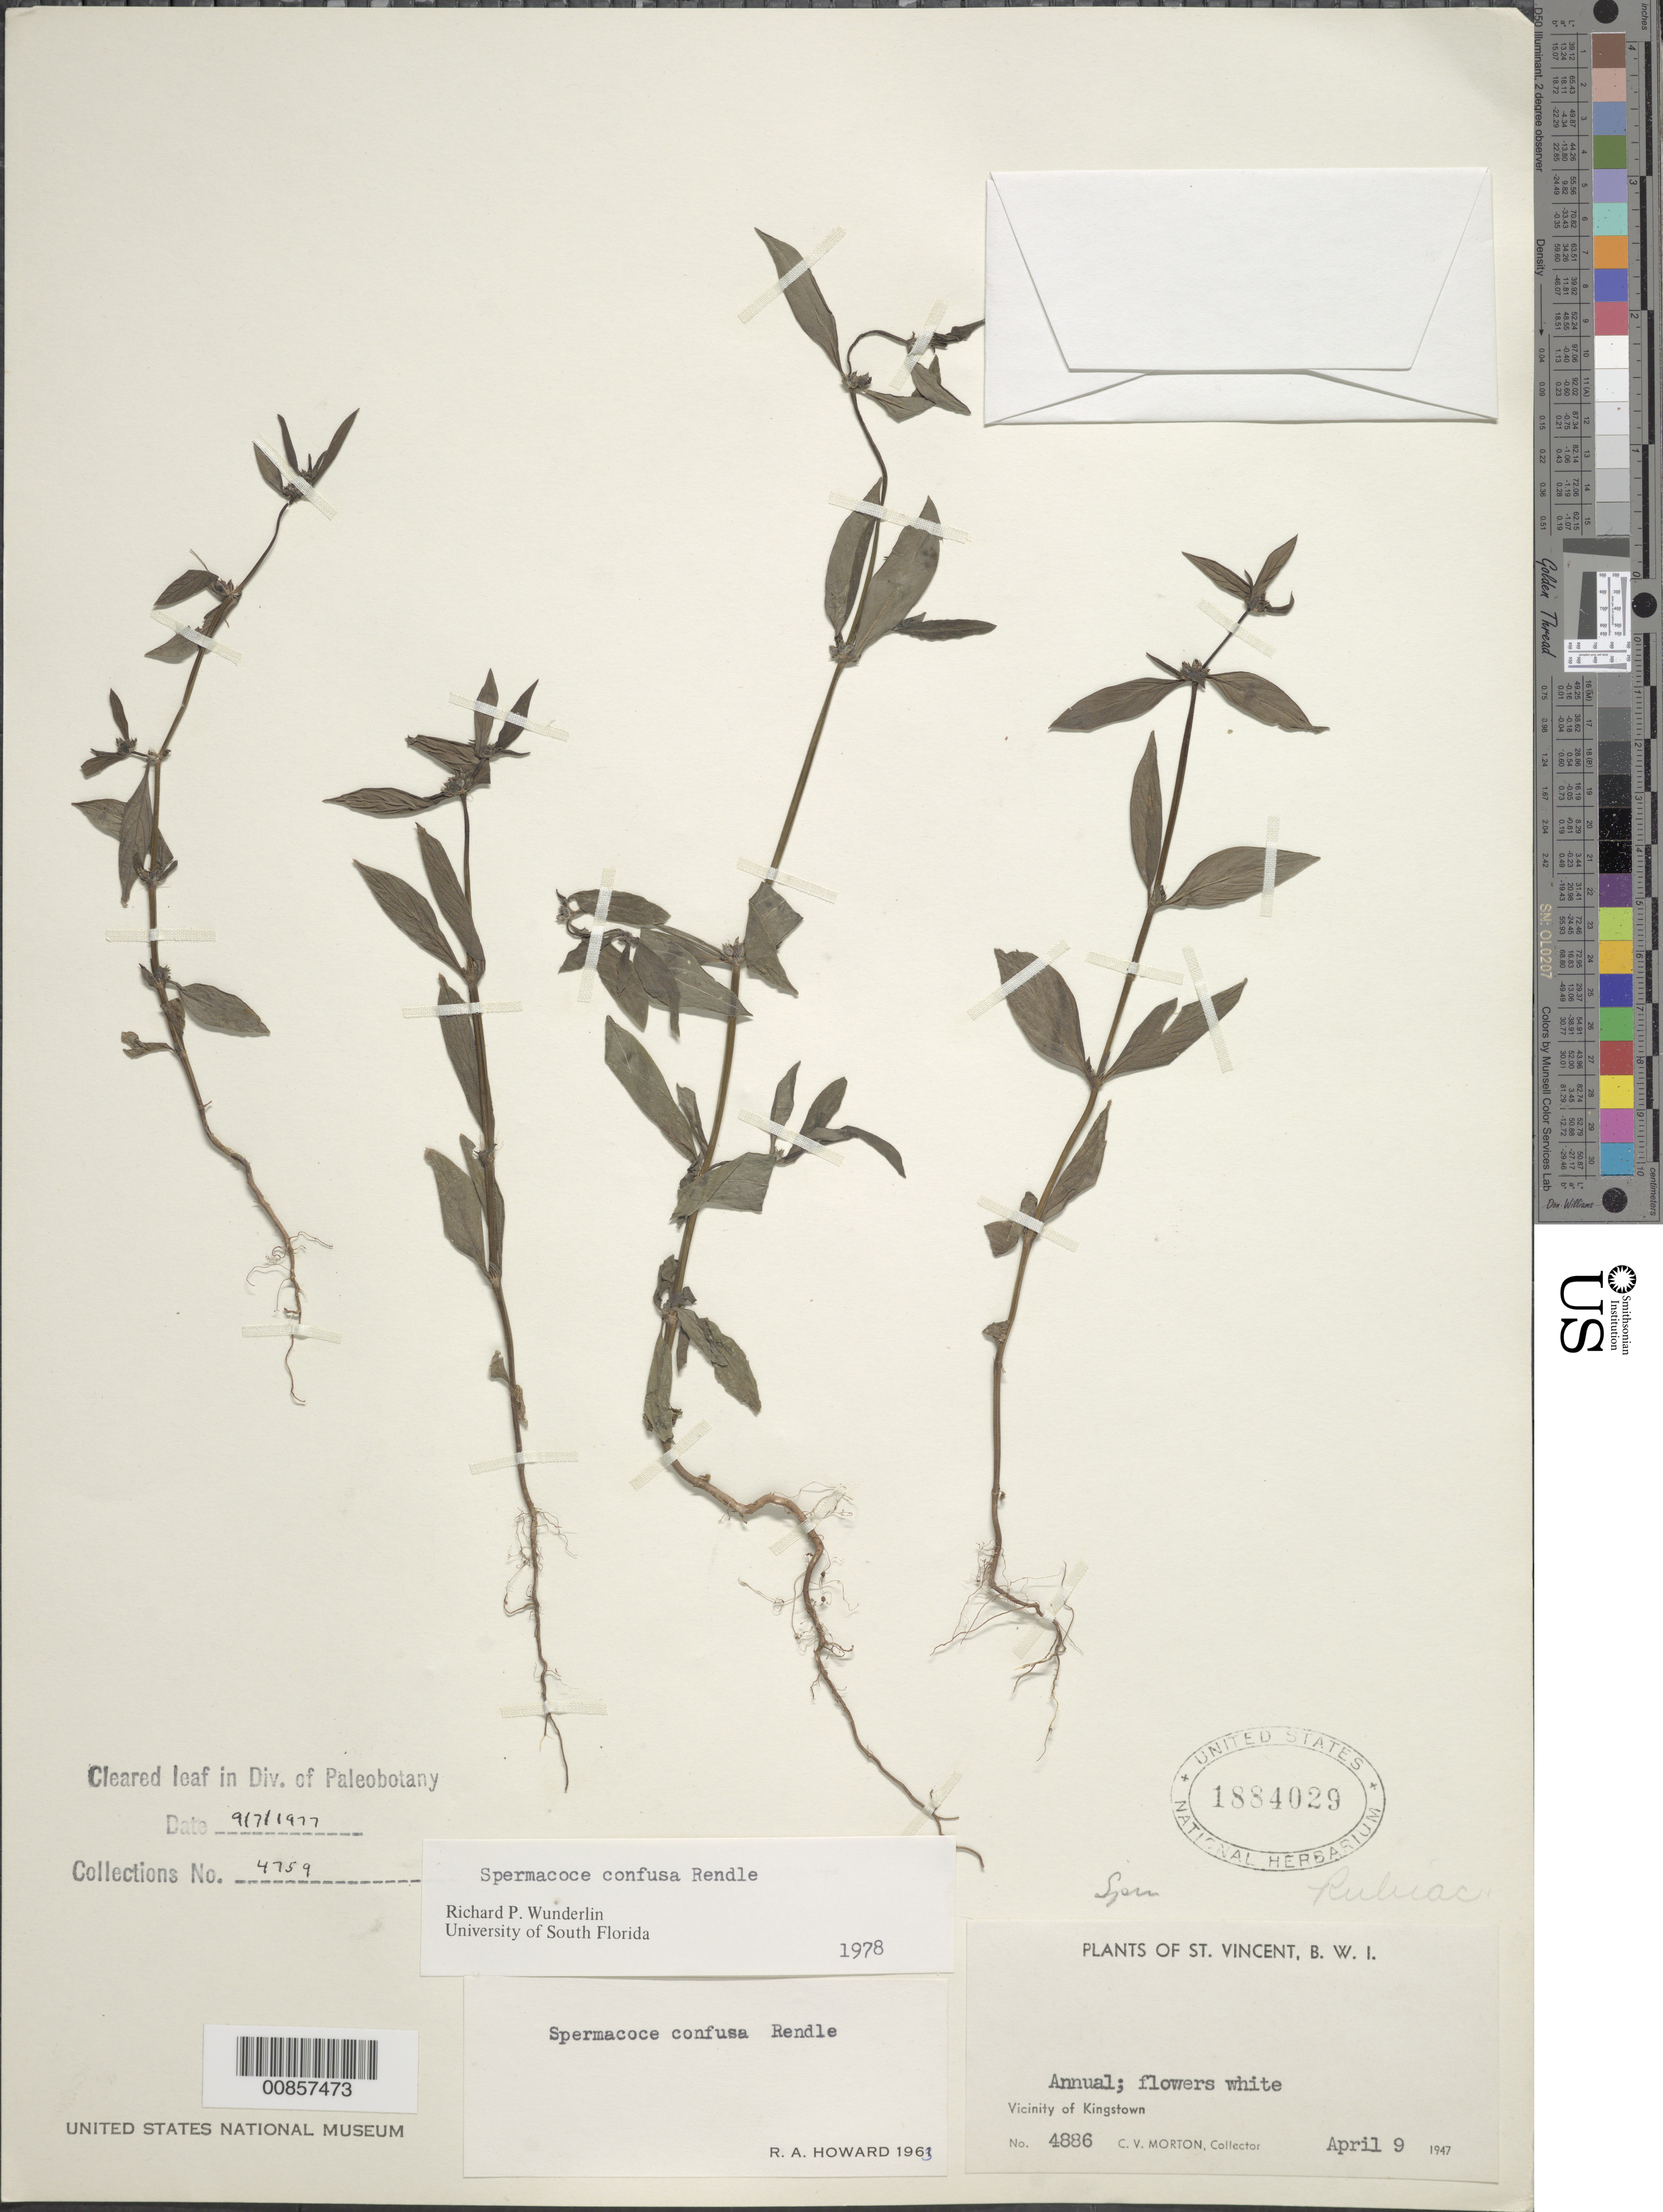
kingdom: Plantae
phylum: Tracheophyta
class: Magnoliopsida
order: Gentianales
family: Rubiaceae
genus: Spermacoce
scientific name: Spermacoce tenuior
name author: L.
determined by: Howard, R. A.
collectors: C. V. Morton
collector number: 4886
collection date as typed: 09 Apr 1947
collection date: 1947-04-09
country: St. Vincent - Grenadines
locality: Vicinity of Kingstown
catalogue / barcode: US 1884029